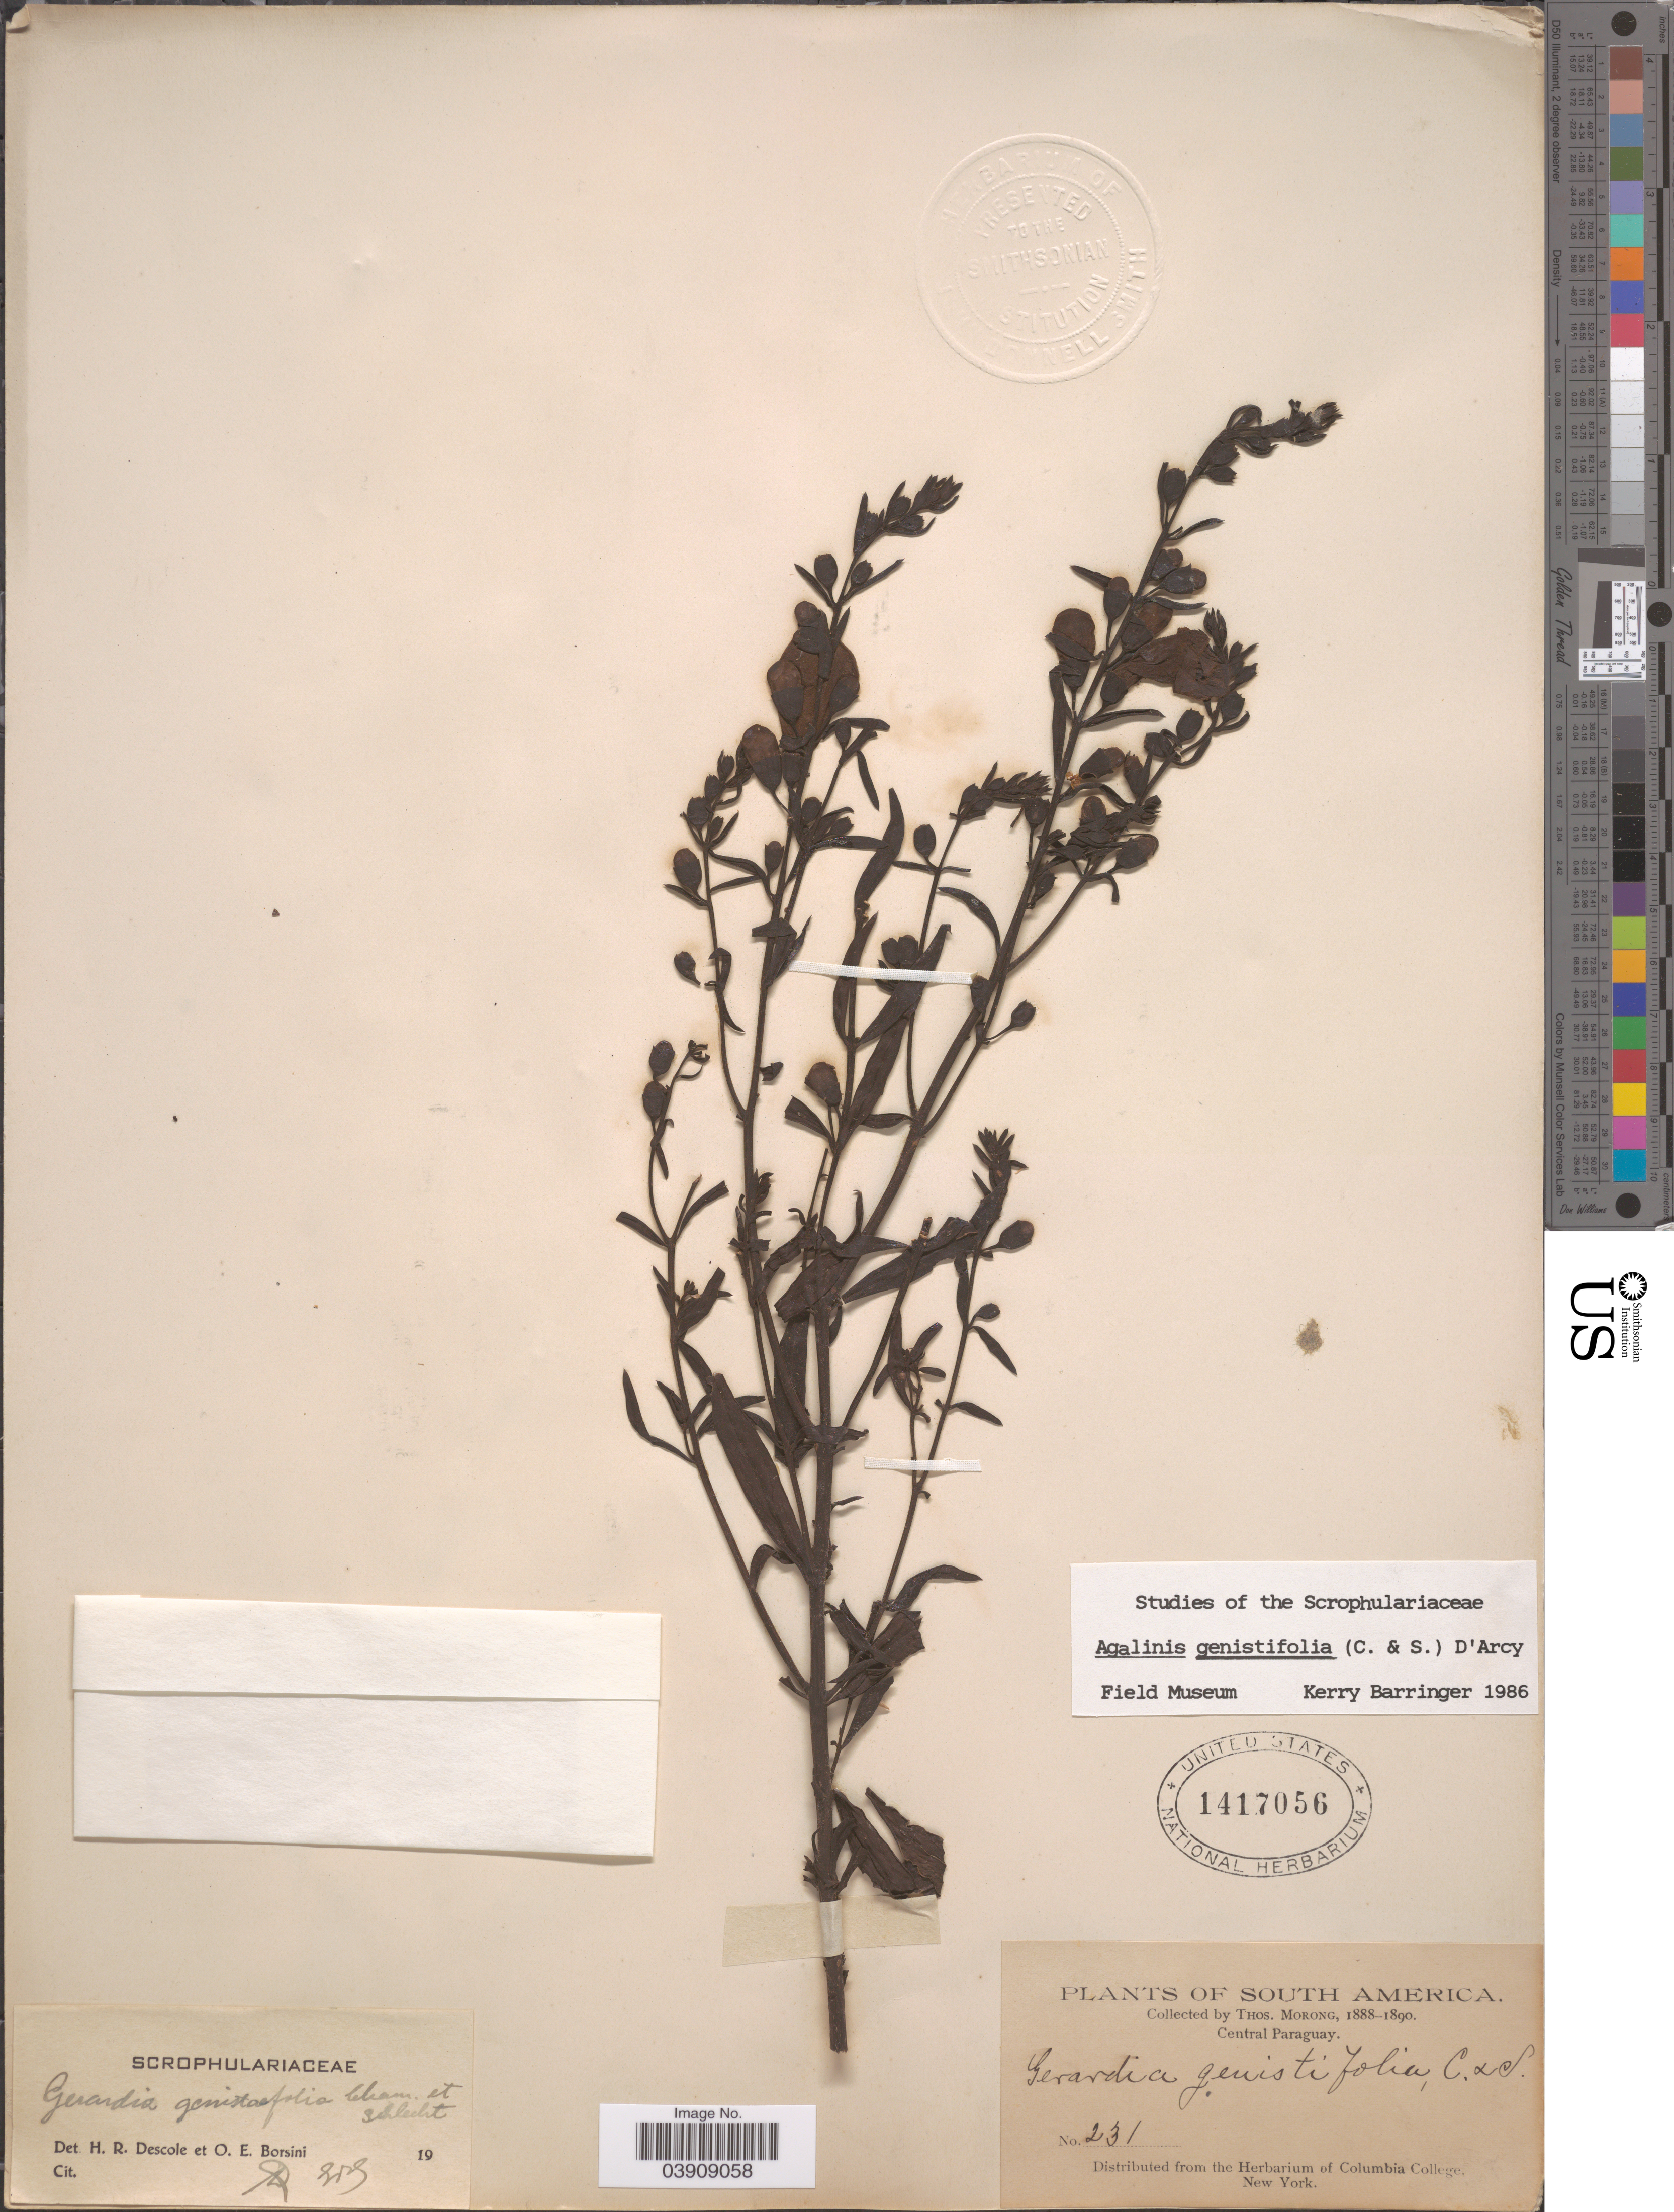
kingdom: Plantae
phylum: Tracheophyta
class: Magnoliopsida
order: Lamiales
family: Orobanchaceae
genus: Agalinis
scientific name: Agalinis genistifolia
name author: (Cham. & Schltdl.) D'Arcy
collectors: ex herb. T. Morong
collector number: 231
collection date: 1888/1890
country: Paraguay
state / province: Central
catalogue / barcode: US 1417056